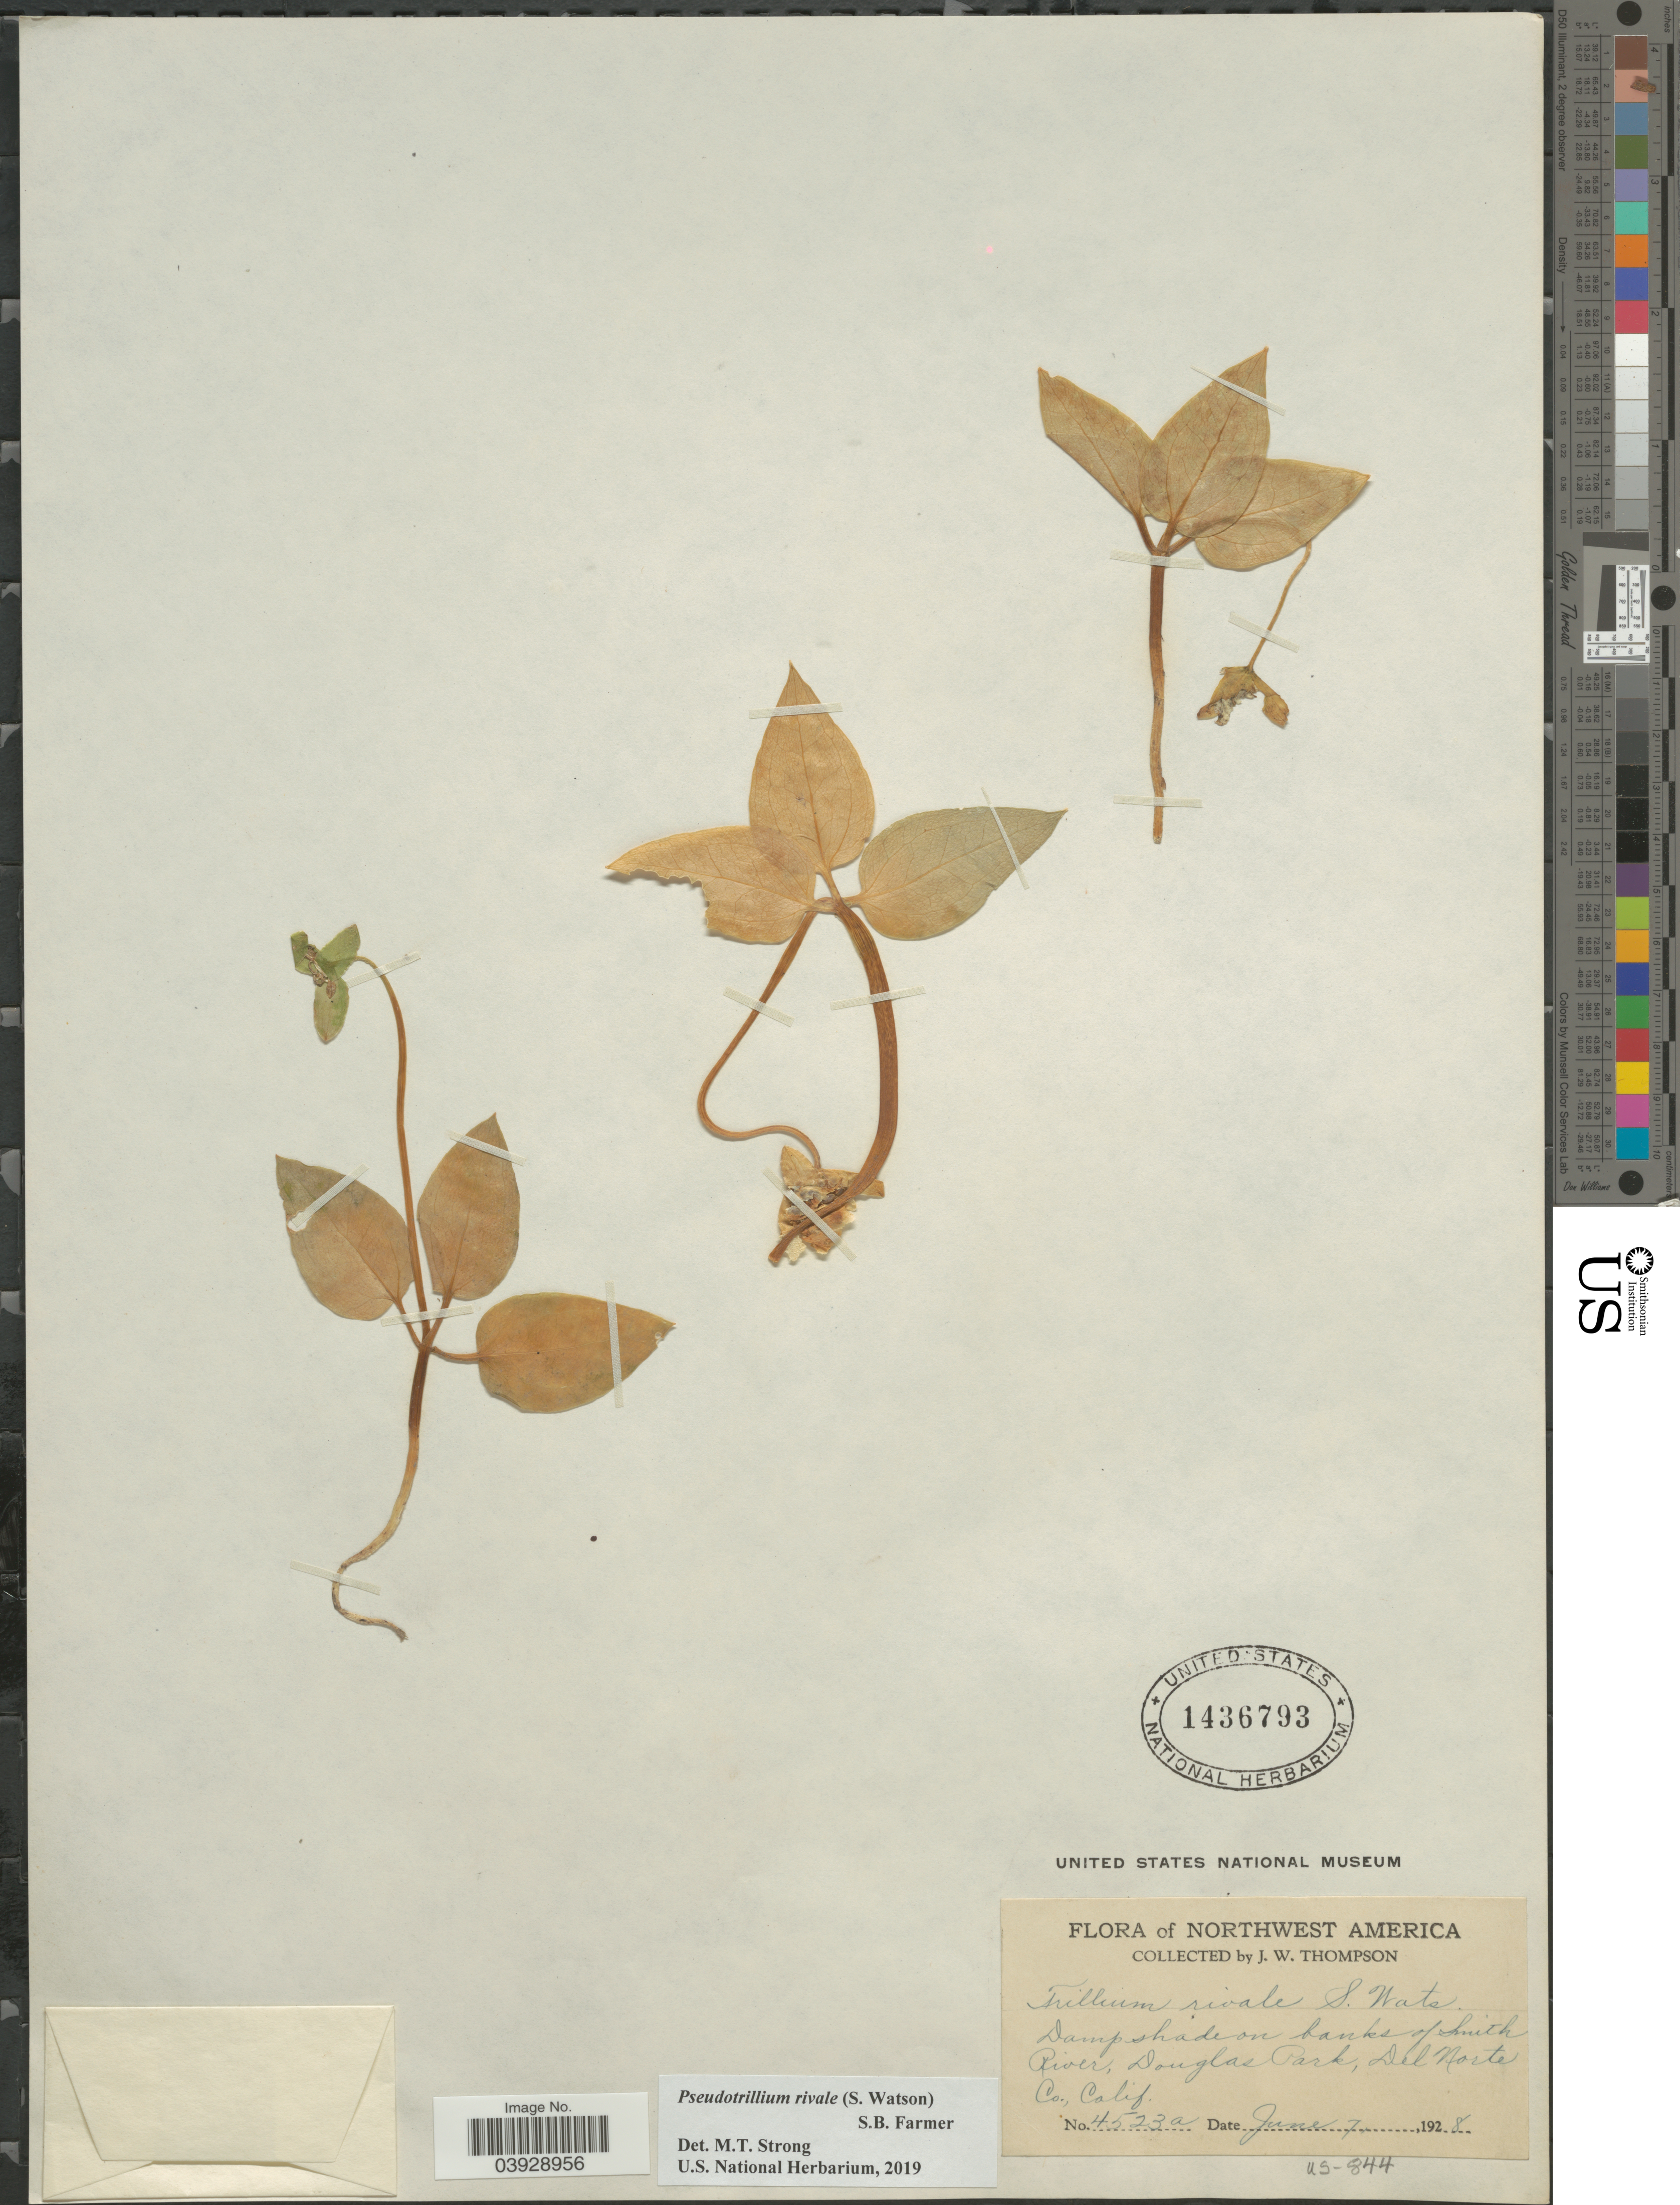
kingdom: Plantae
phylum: Tracheophyta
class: Liliopsida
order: Liliales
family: Melanthiaceae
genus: Pseudotrillium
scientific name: Pseudotrillium rivale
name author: (S. Watson) S.B. Farmer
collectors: J. Thompson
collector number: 4523a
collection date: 1928-06-07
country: United States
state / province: California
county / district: Del Norte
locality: Northwest America. On banks of Smith River, Douglas Park, Del Norte Co.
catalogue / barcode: US 1436793